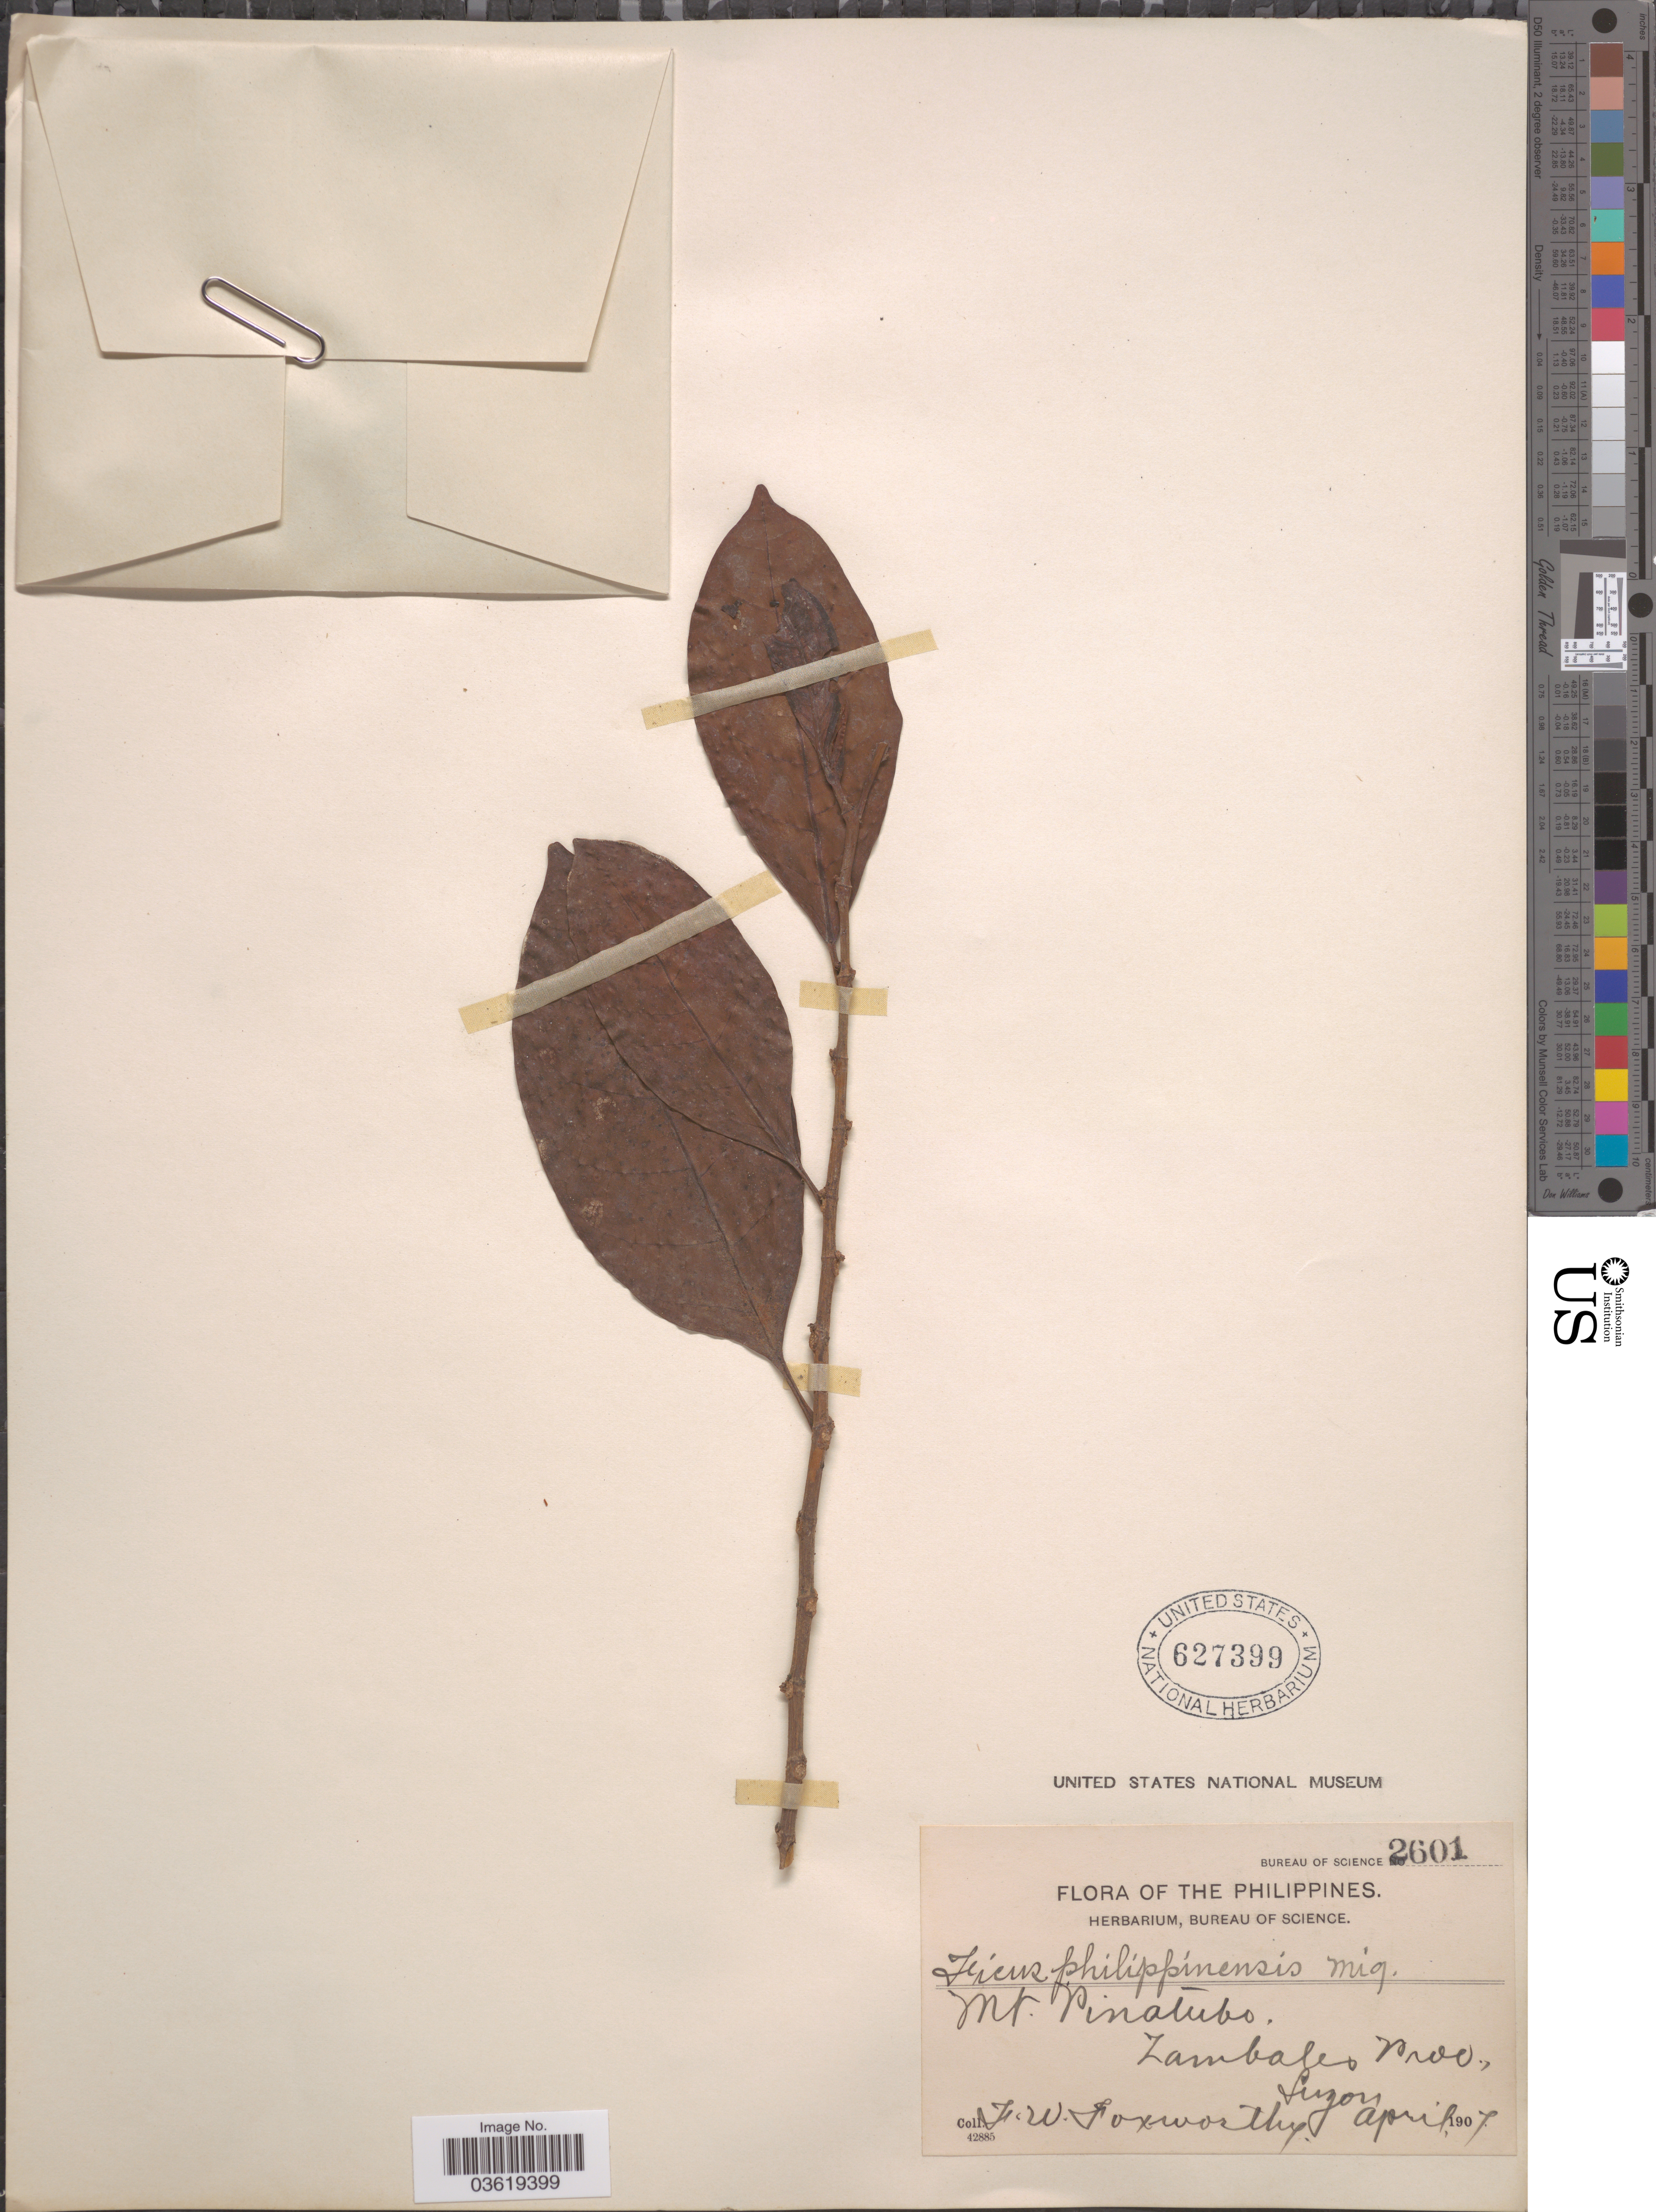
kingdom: Plantae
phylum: Tracheophyta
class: Magnoliopsida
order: Rosales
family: Moraceae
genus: Ficus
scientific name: Ficus philippinensis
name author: Miq.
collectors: F. W. Foxworthy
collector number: Bureau of Science 2601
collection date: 1907-04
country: Philippines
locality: Mt. Pinatubo, Zambales Prov., Luzon.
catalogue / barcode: US 627399